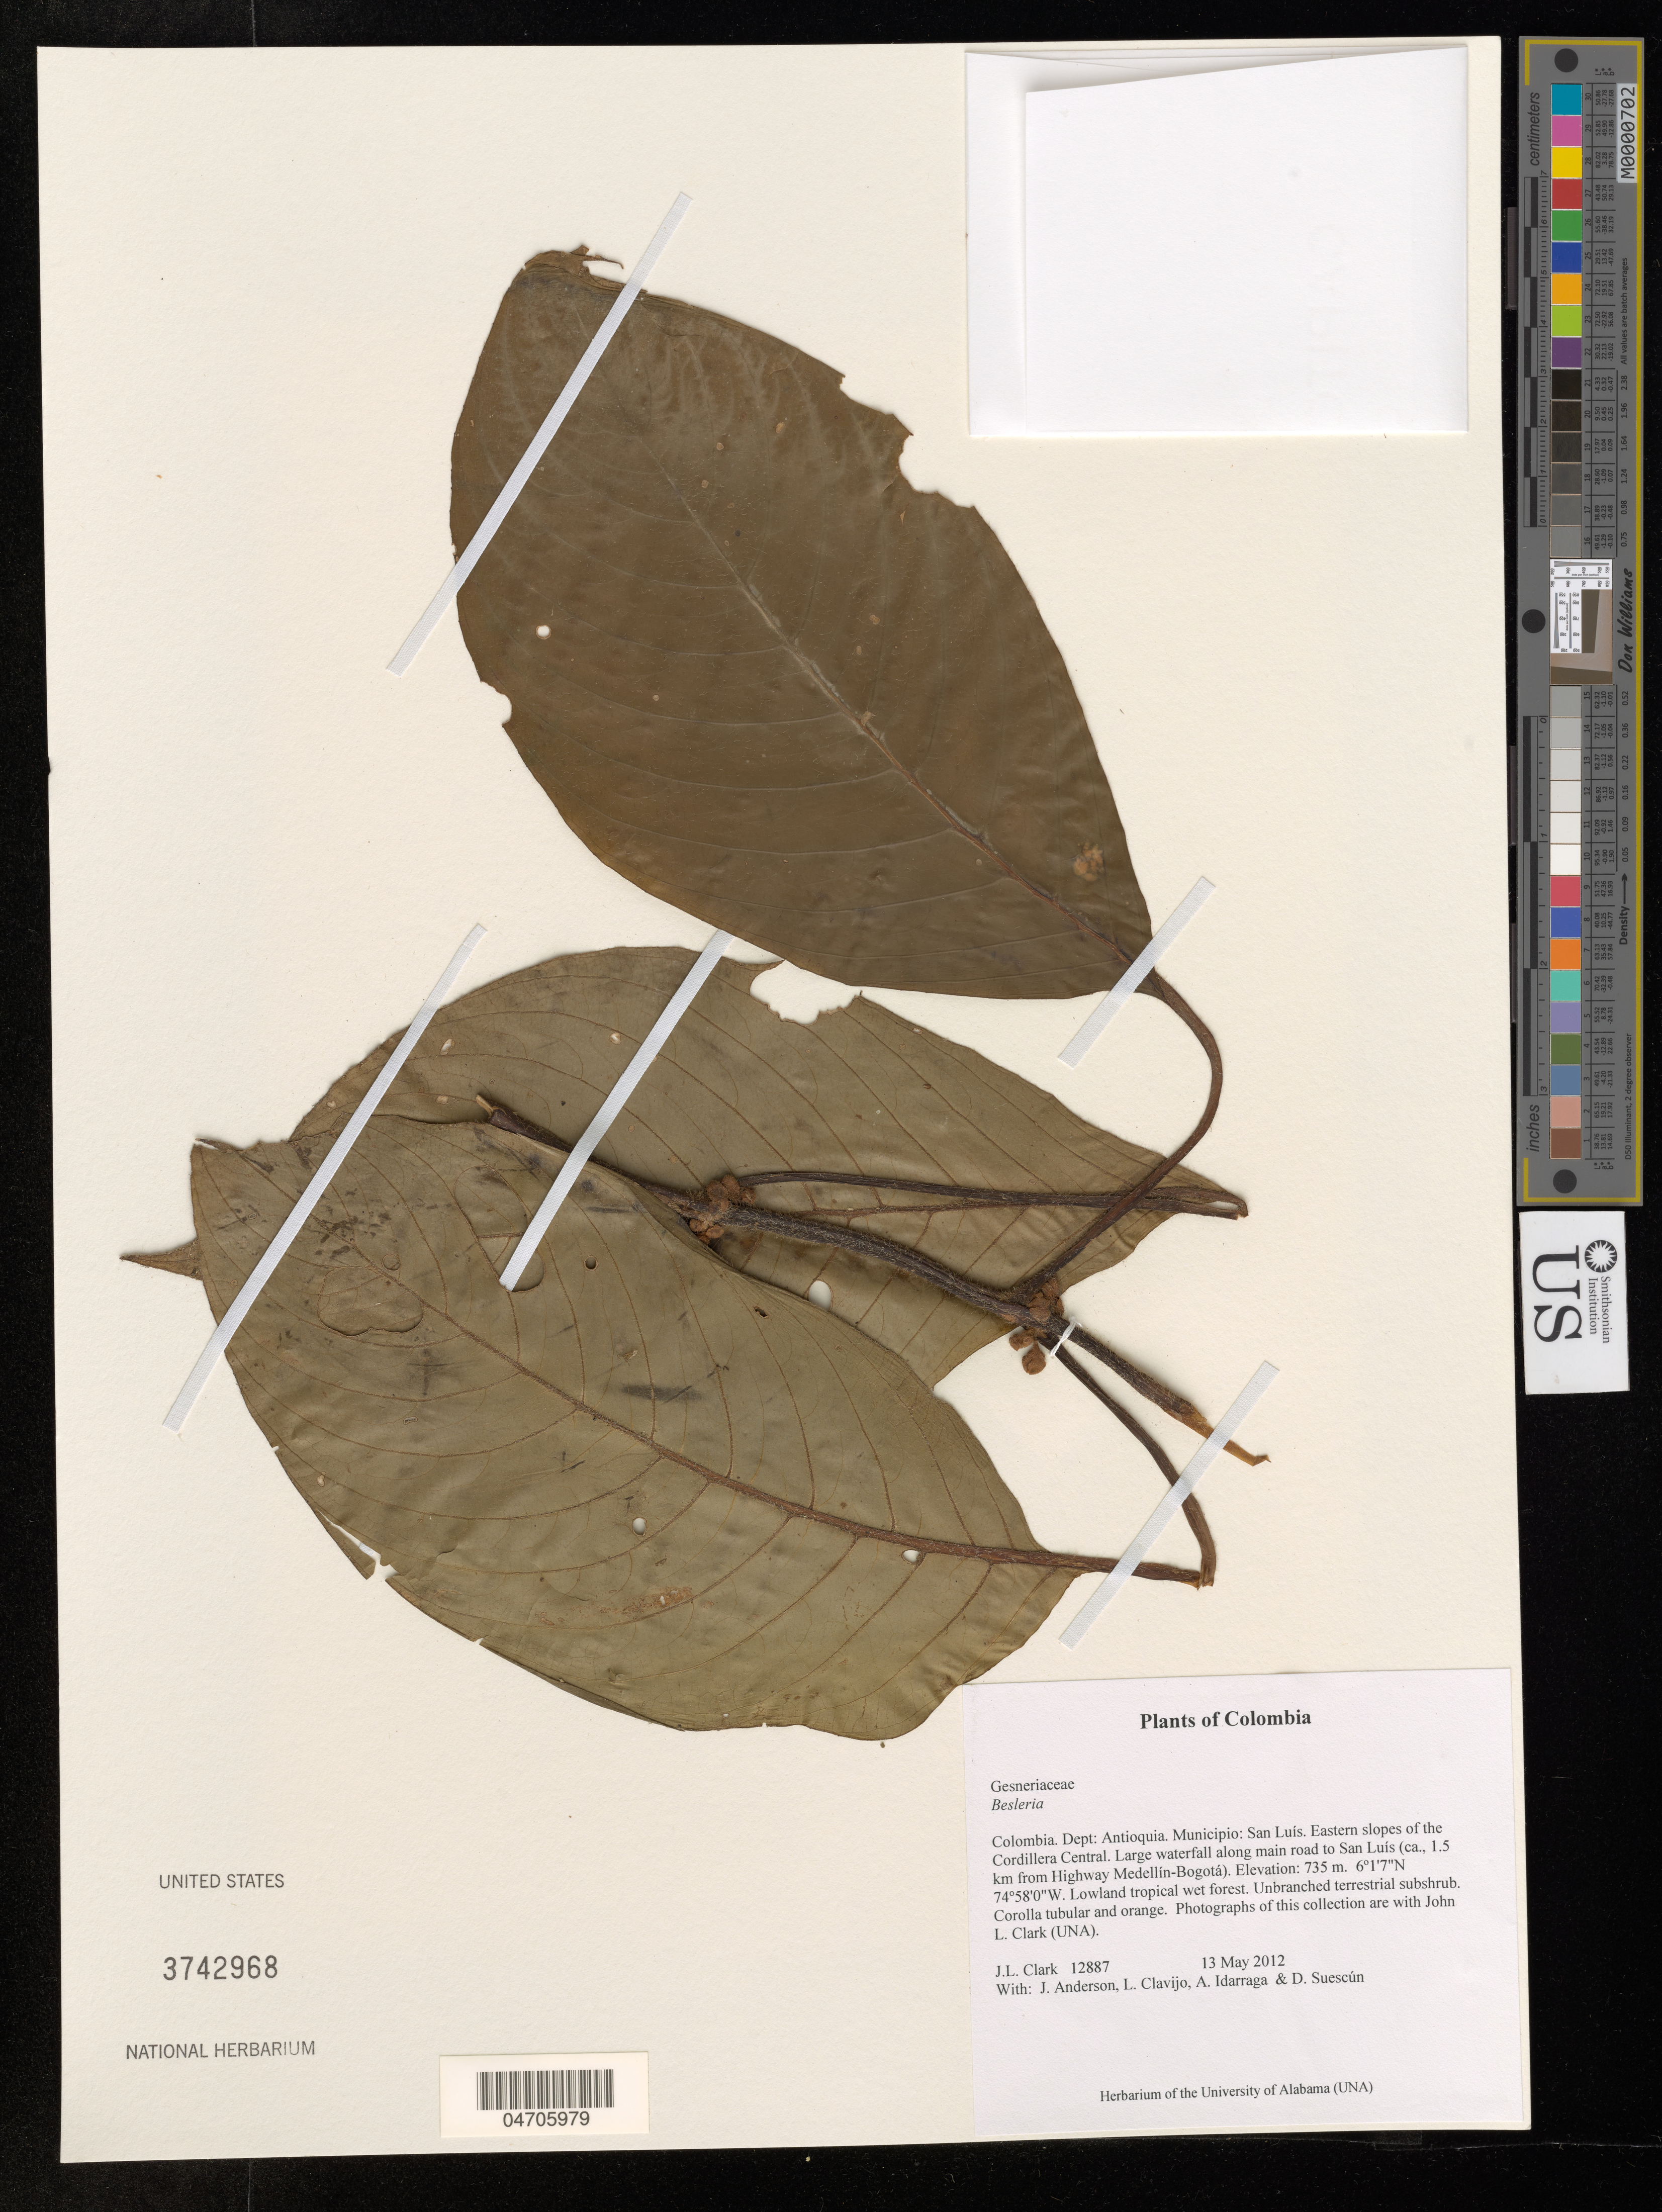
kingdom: Plantae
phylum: Tracheophyta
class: Magnoliopsida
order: Lamiales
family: Gesneriaceae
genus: Besleria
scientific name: Besleria sp.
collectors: J. L. Clark, J. Anderson, L. Clavijo, A. Idarraga & D. Suescún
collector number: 12887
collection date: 2012-05-13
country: Colombia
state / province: Antioquia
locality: Dept: Antioquia. Municipio: San Luís. Eastern slopes of the Cordillera Central. Large waterfall along main road to San Luís (ca., 1.5 km from Highway Medellín-Bogotá).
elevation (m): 735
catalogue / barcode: US 3742968